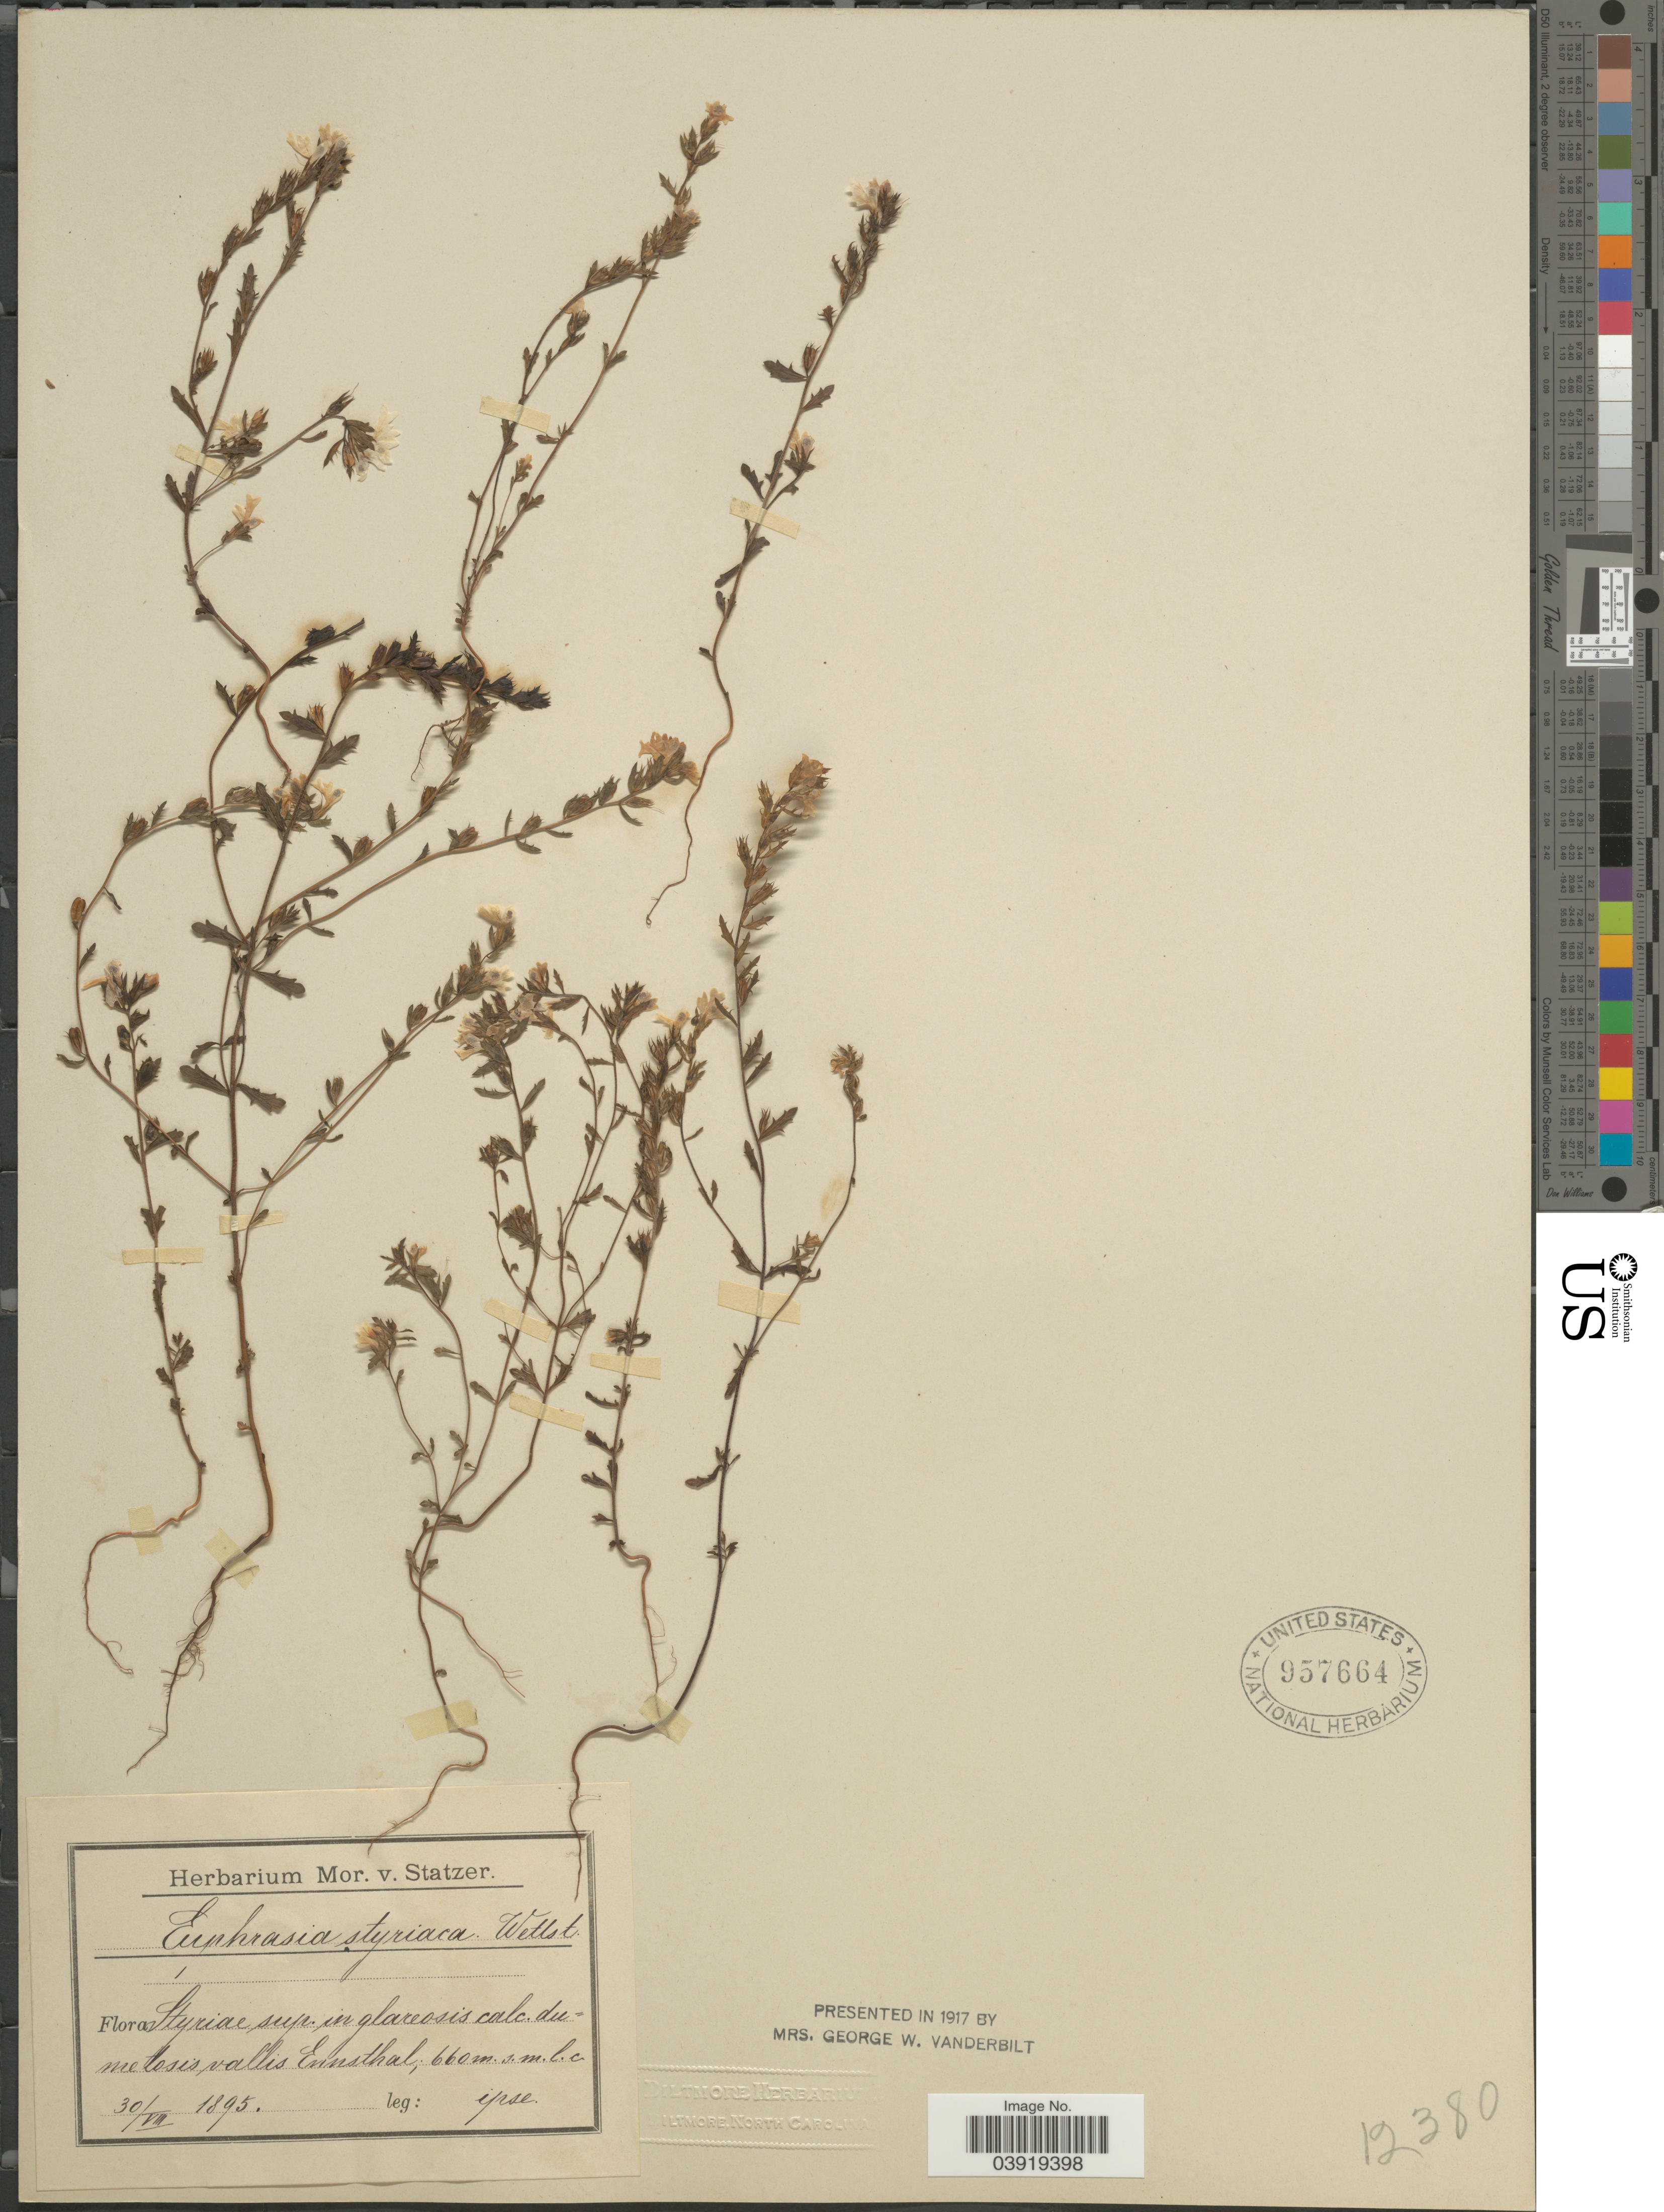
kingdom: Plantae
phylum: Tracheophyta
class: Magnoliopsida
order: Lamiales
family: Orobanchaceae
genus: Euphrasia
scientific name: Euphrasia stiriaca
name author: Wettst.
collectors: M. Statzer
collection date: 1895-08-30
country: Austria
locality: Styriæ sup. in glareosis calc. dumetosis vallis Ennsthal.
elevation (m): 660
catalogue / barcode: US 957664